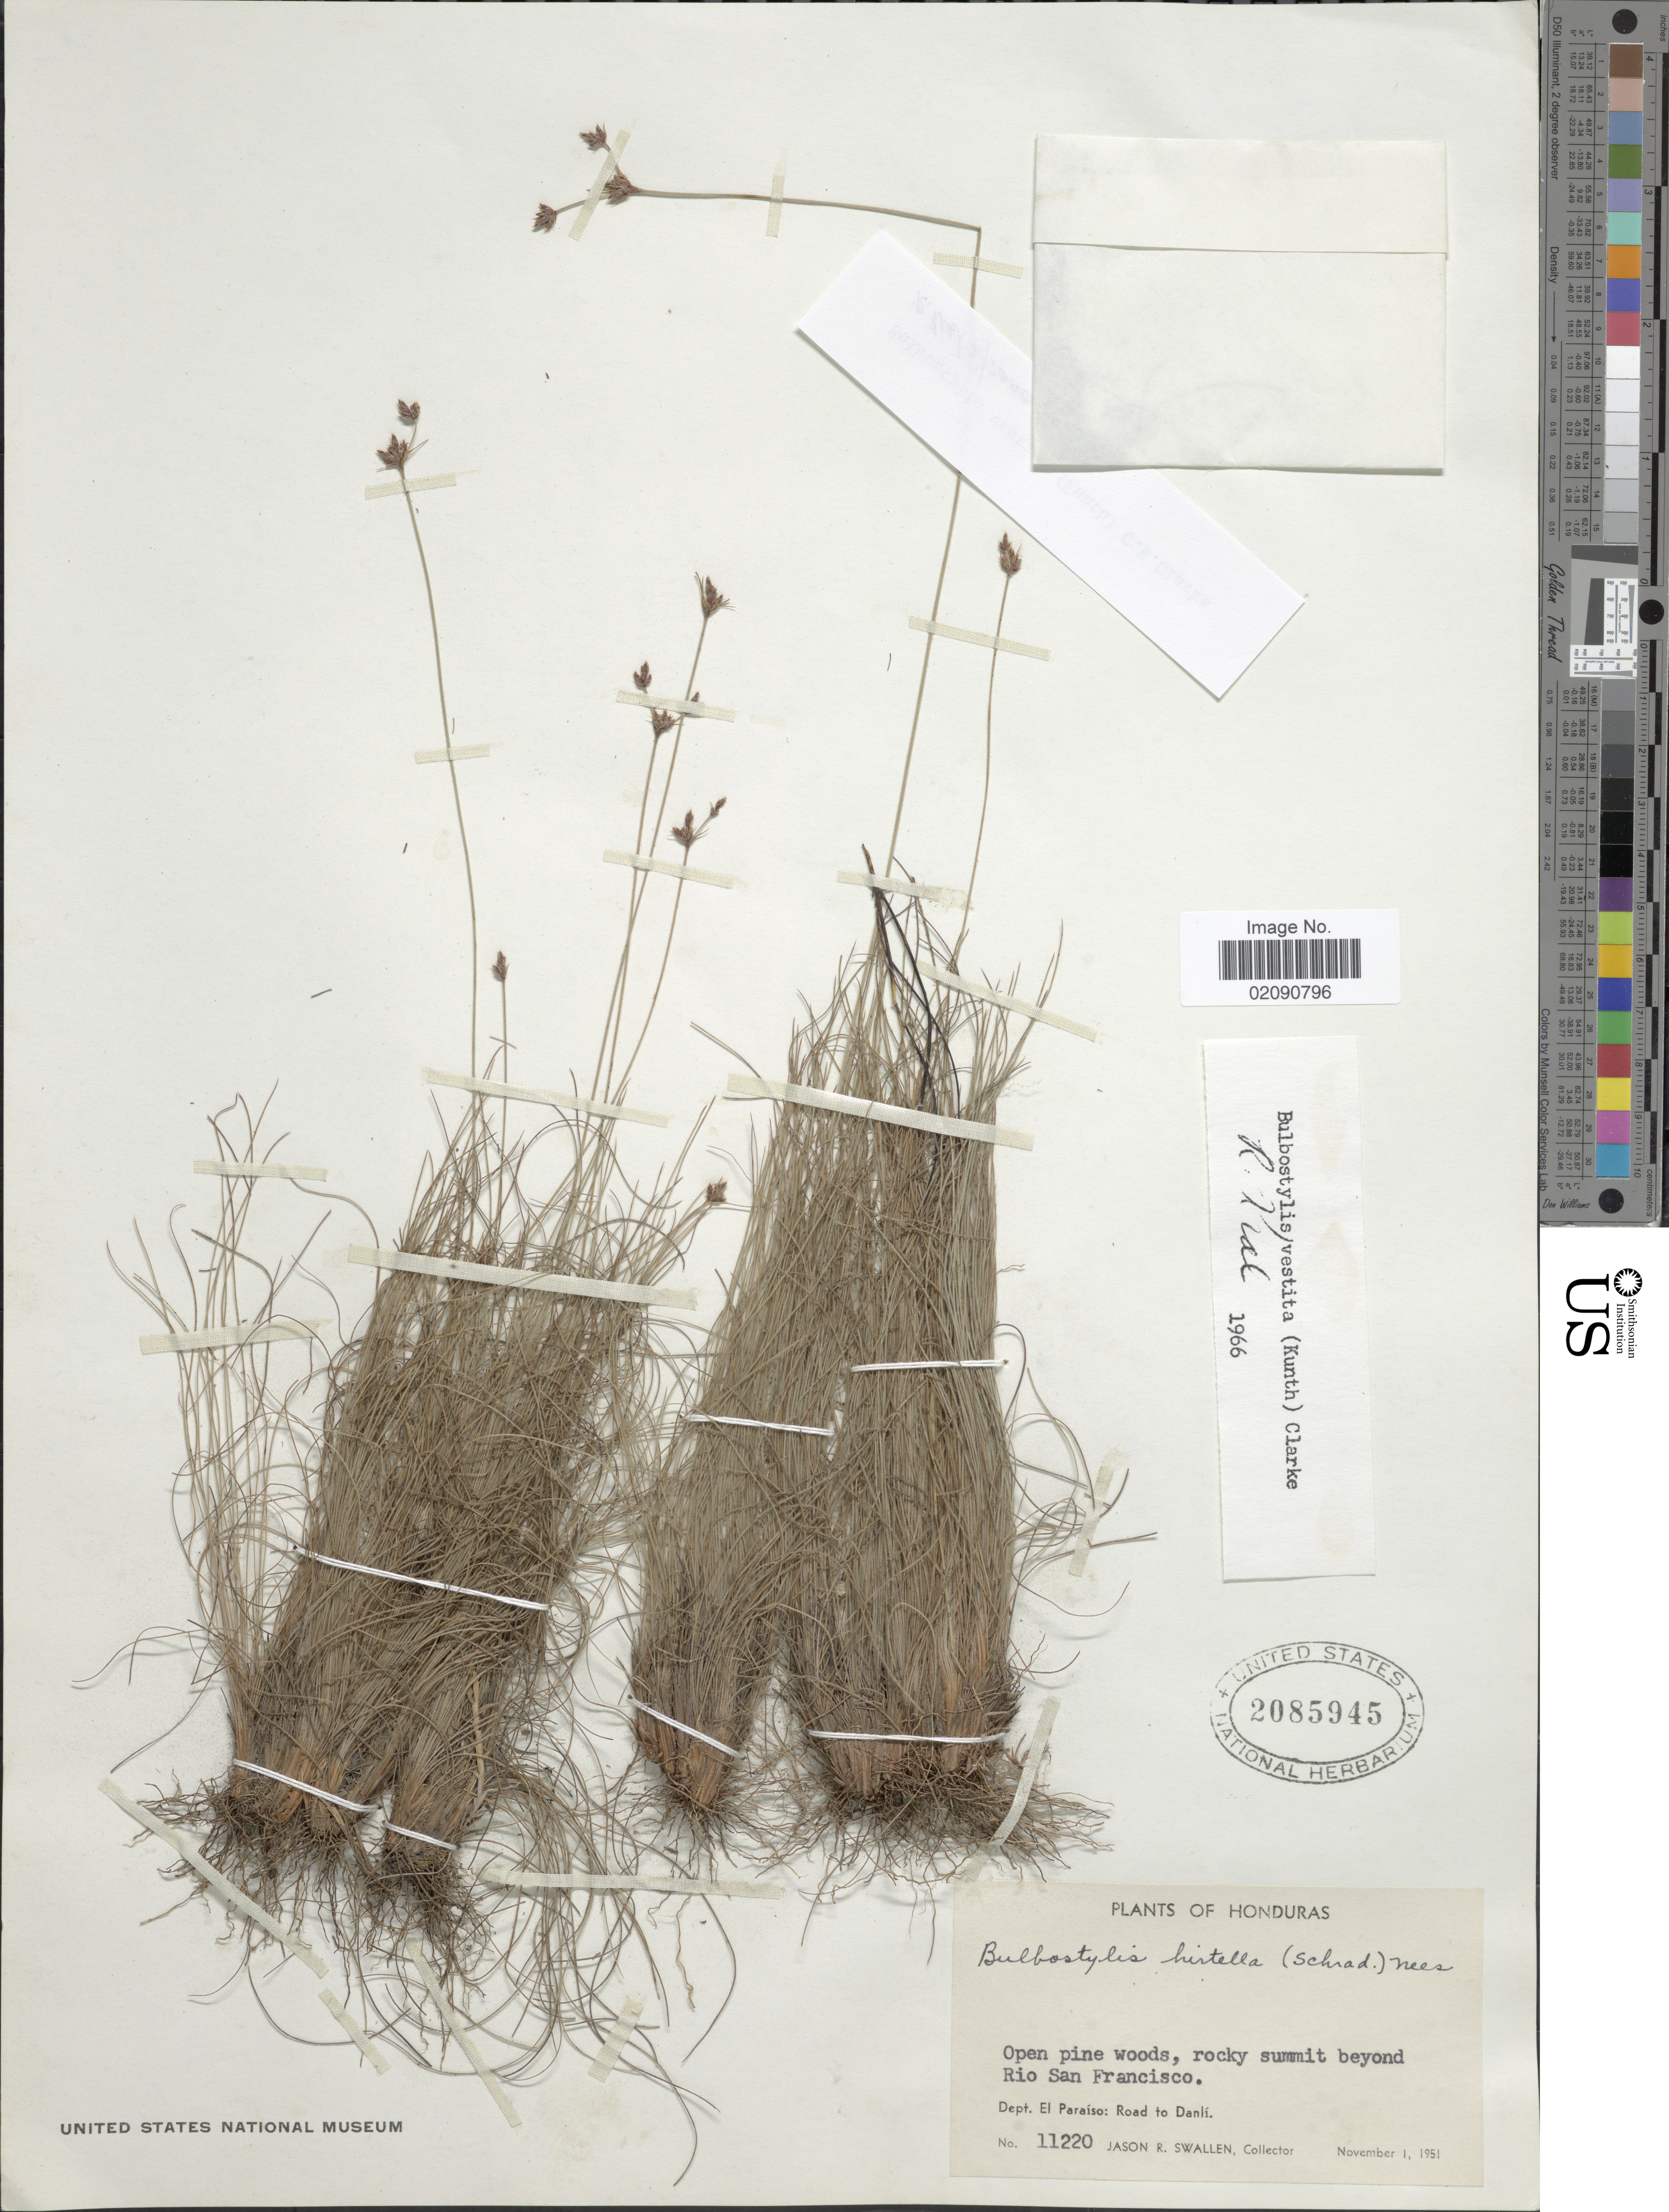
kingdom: Plantae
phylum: Tracheophyta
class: Liliopsida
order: Poales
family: Cyperaceae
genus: Bulbostylis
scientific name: Bulbostylis vestita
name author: (Kunth) C.B. Clarke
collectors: J. R. Swallen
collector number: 11220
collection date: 1951-11-01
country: Honduras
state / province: El Paraíso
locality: Open pine woods, rocky summit beyond Rio San Francisco. Dept. El Paraiso: Road to Danli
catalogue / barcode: US 2085945